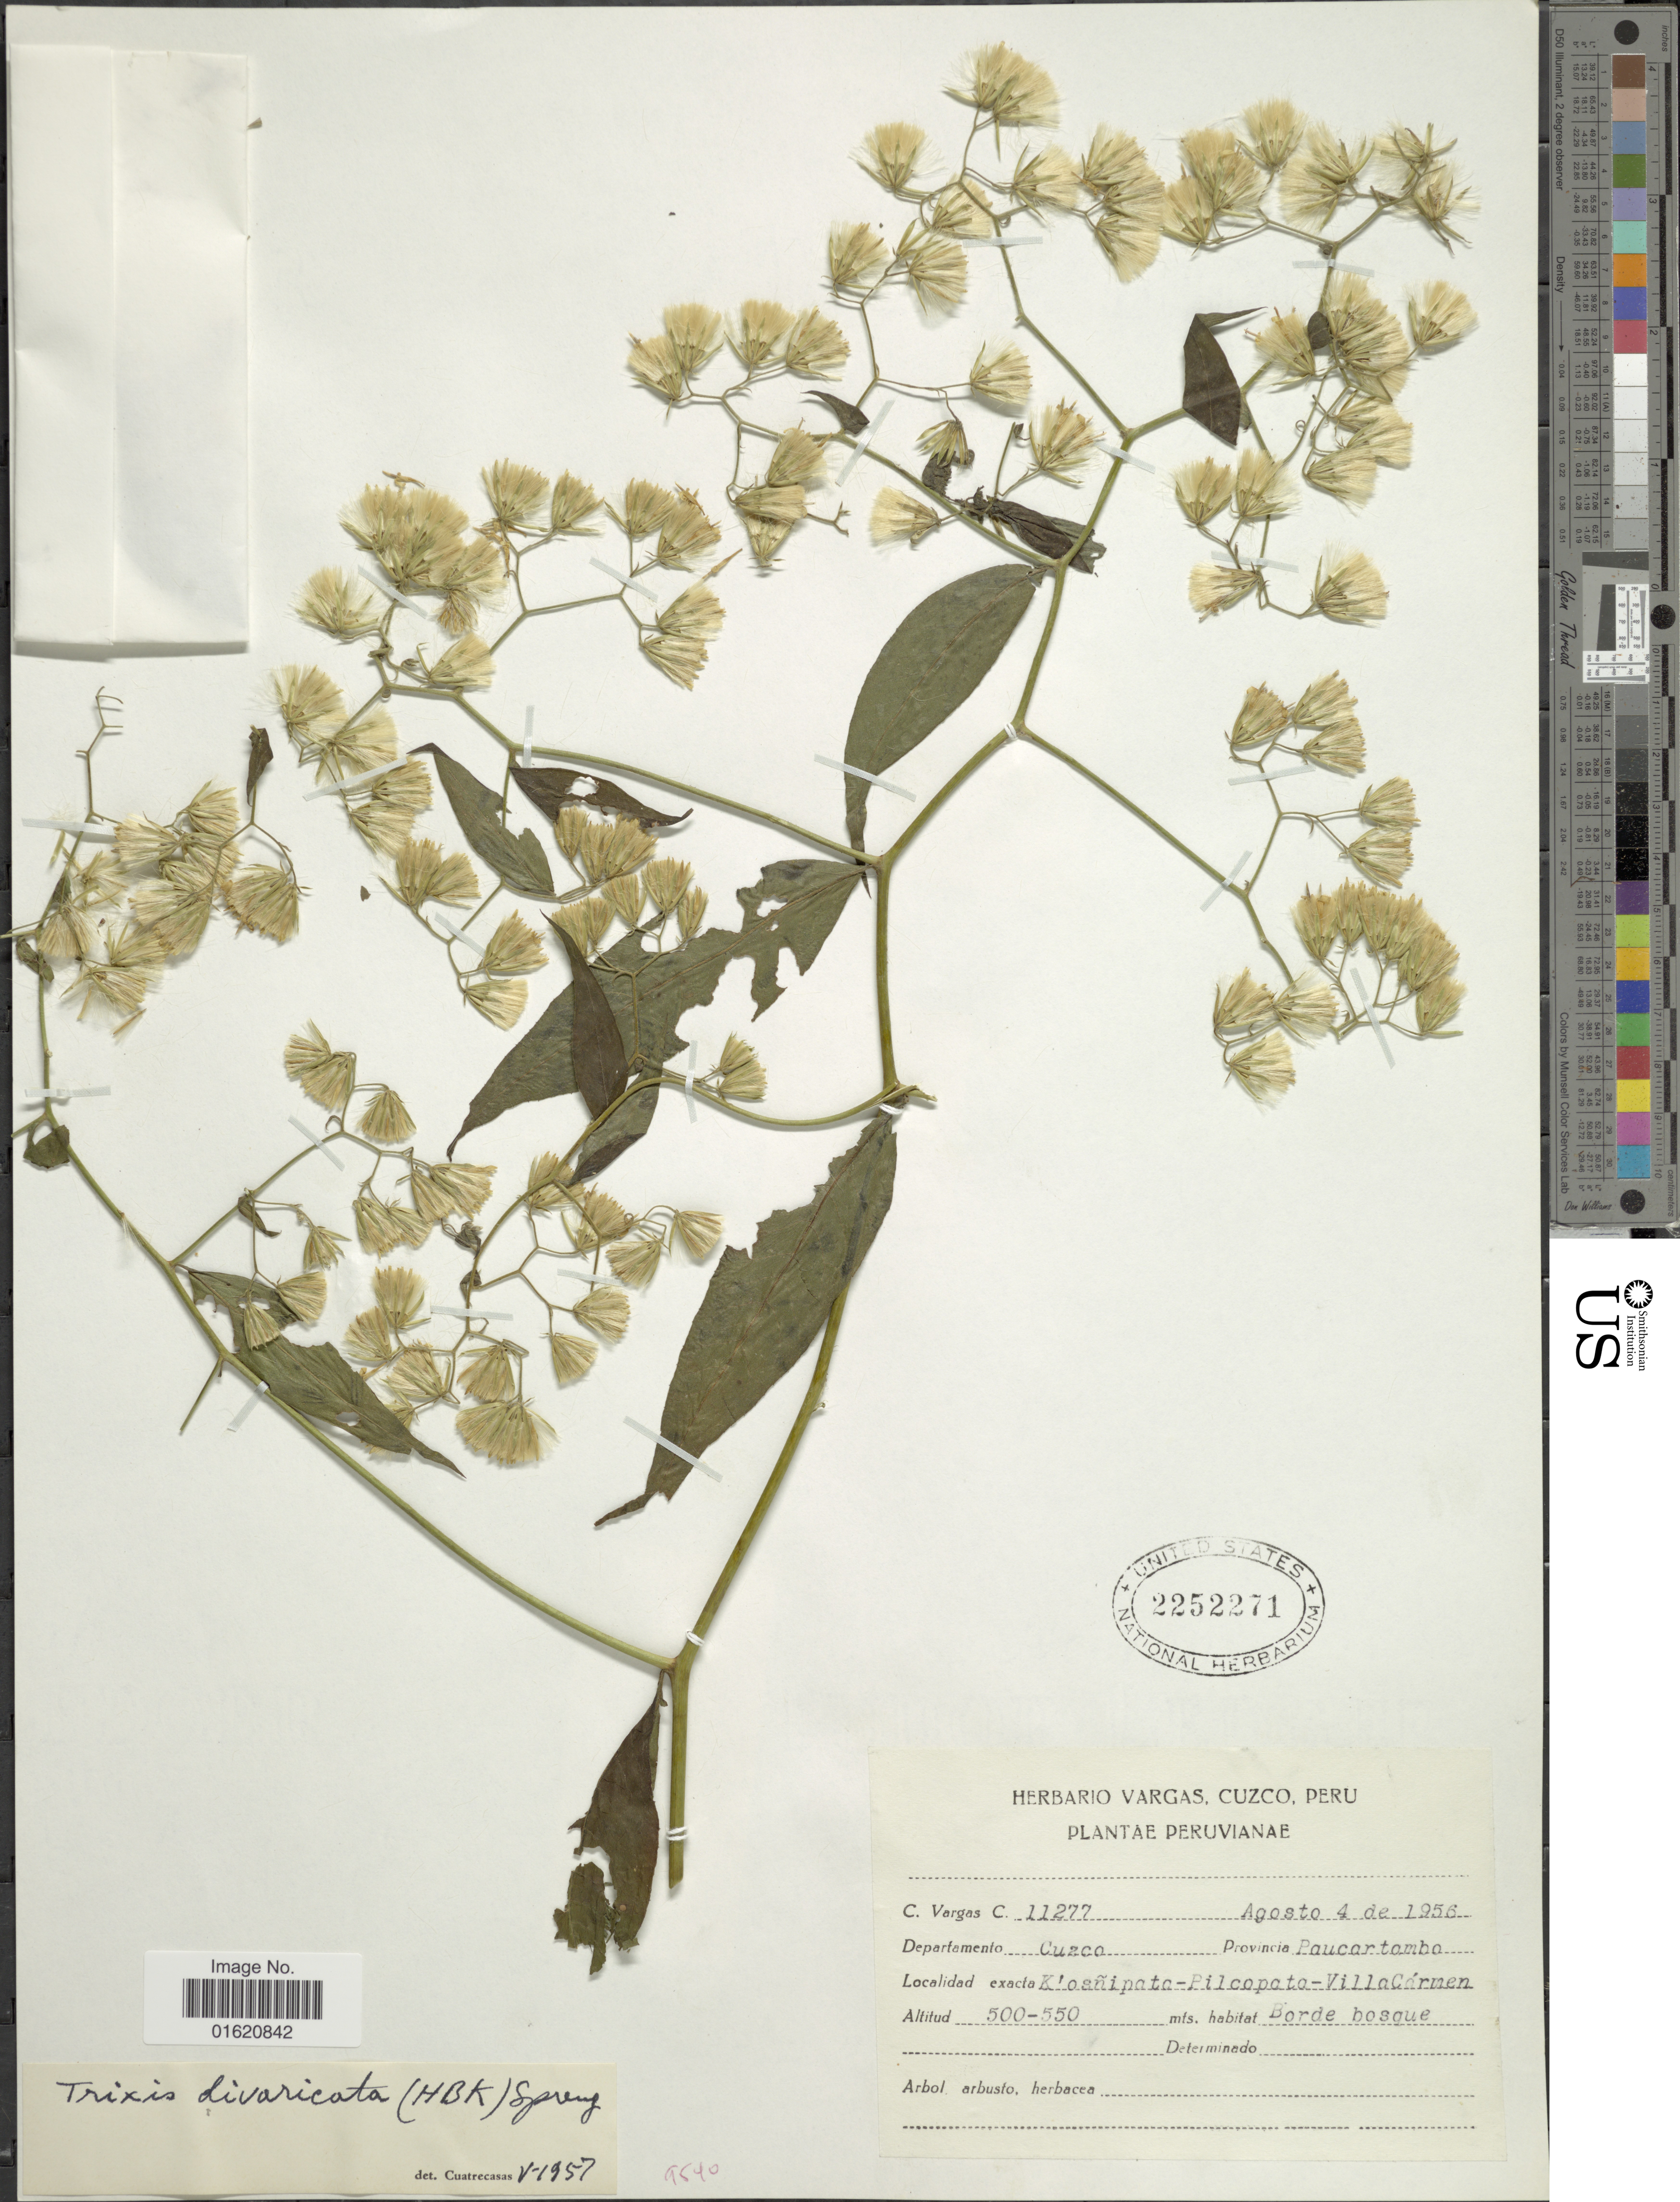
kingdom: Plantae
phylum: Tracheophyta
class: Magnoliopsida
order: Asterales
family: Asteraceae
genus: Trixis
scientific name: Trixis antimenorrhoea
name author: (Schrank) Mart. ex Kuntze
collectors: C. Vargas Calderón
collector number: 11277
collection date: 1956-08-04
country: Peru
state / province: Cusco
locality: Provincia Puacartambo, K'osnipata-Pilcopato-villaCármen, Borde bosque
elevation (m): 500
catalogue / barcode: US 2252271